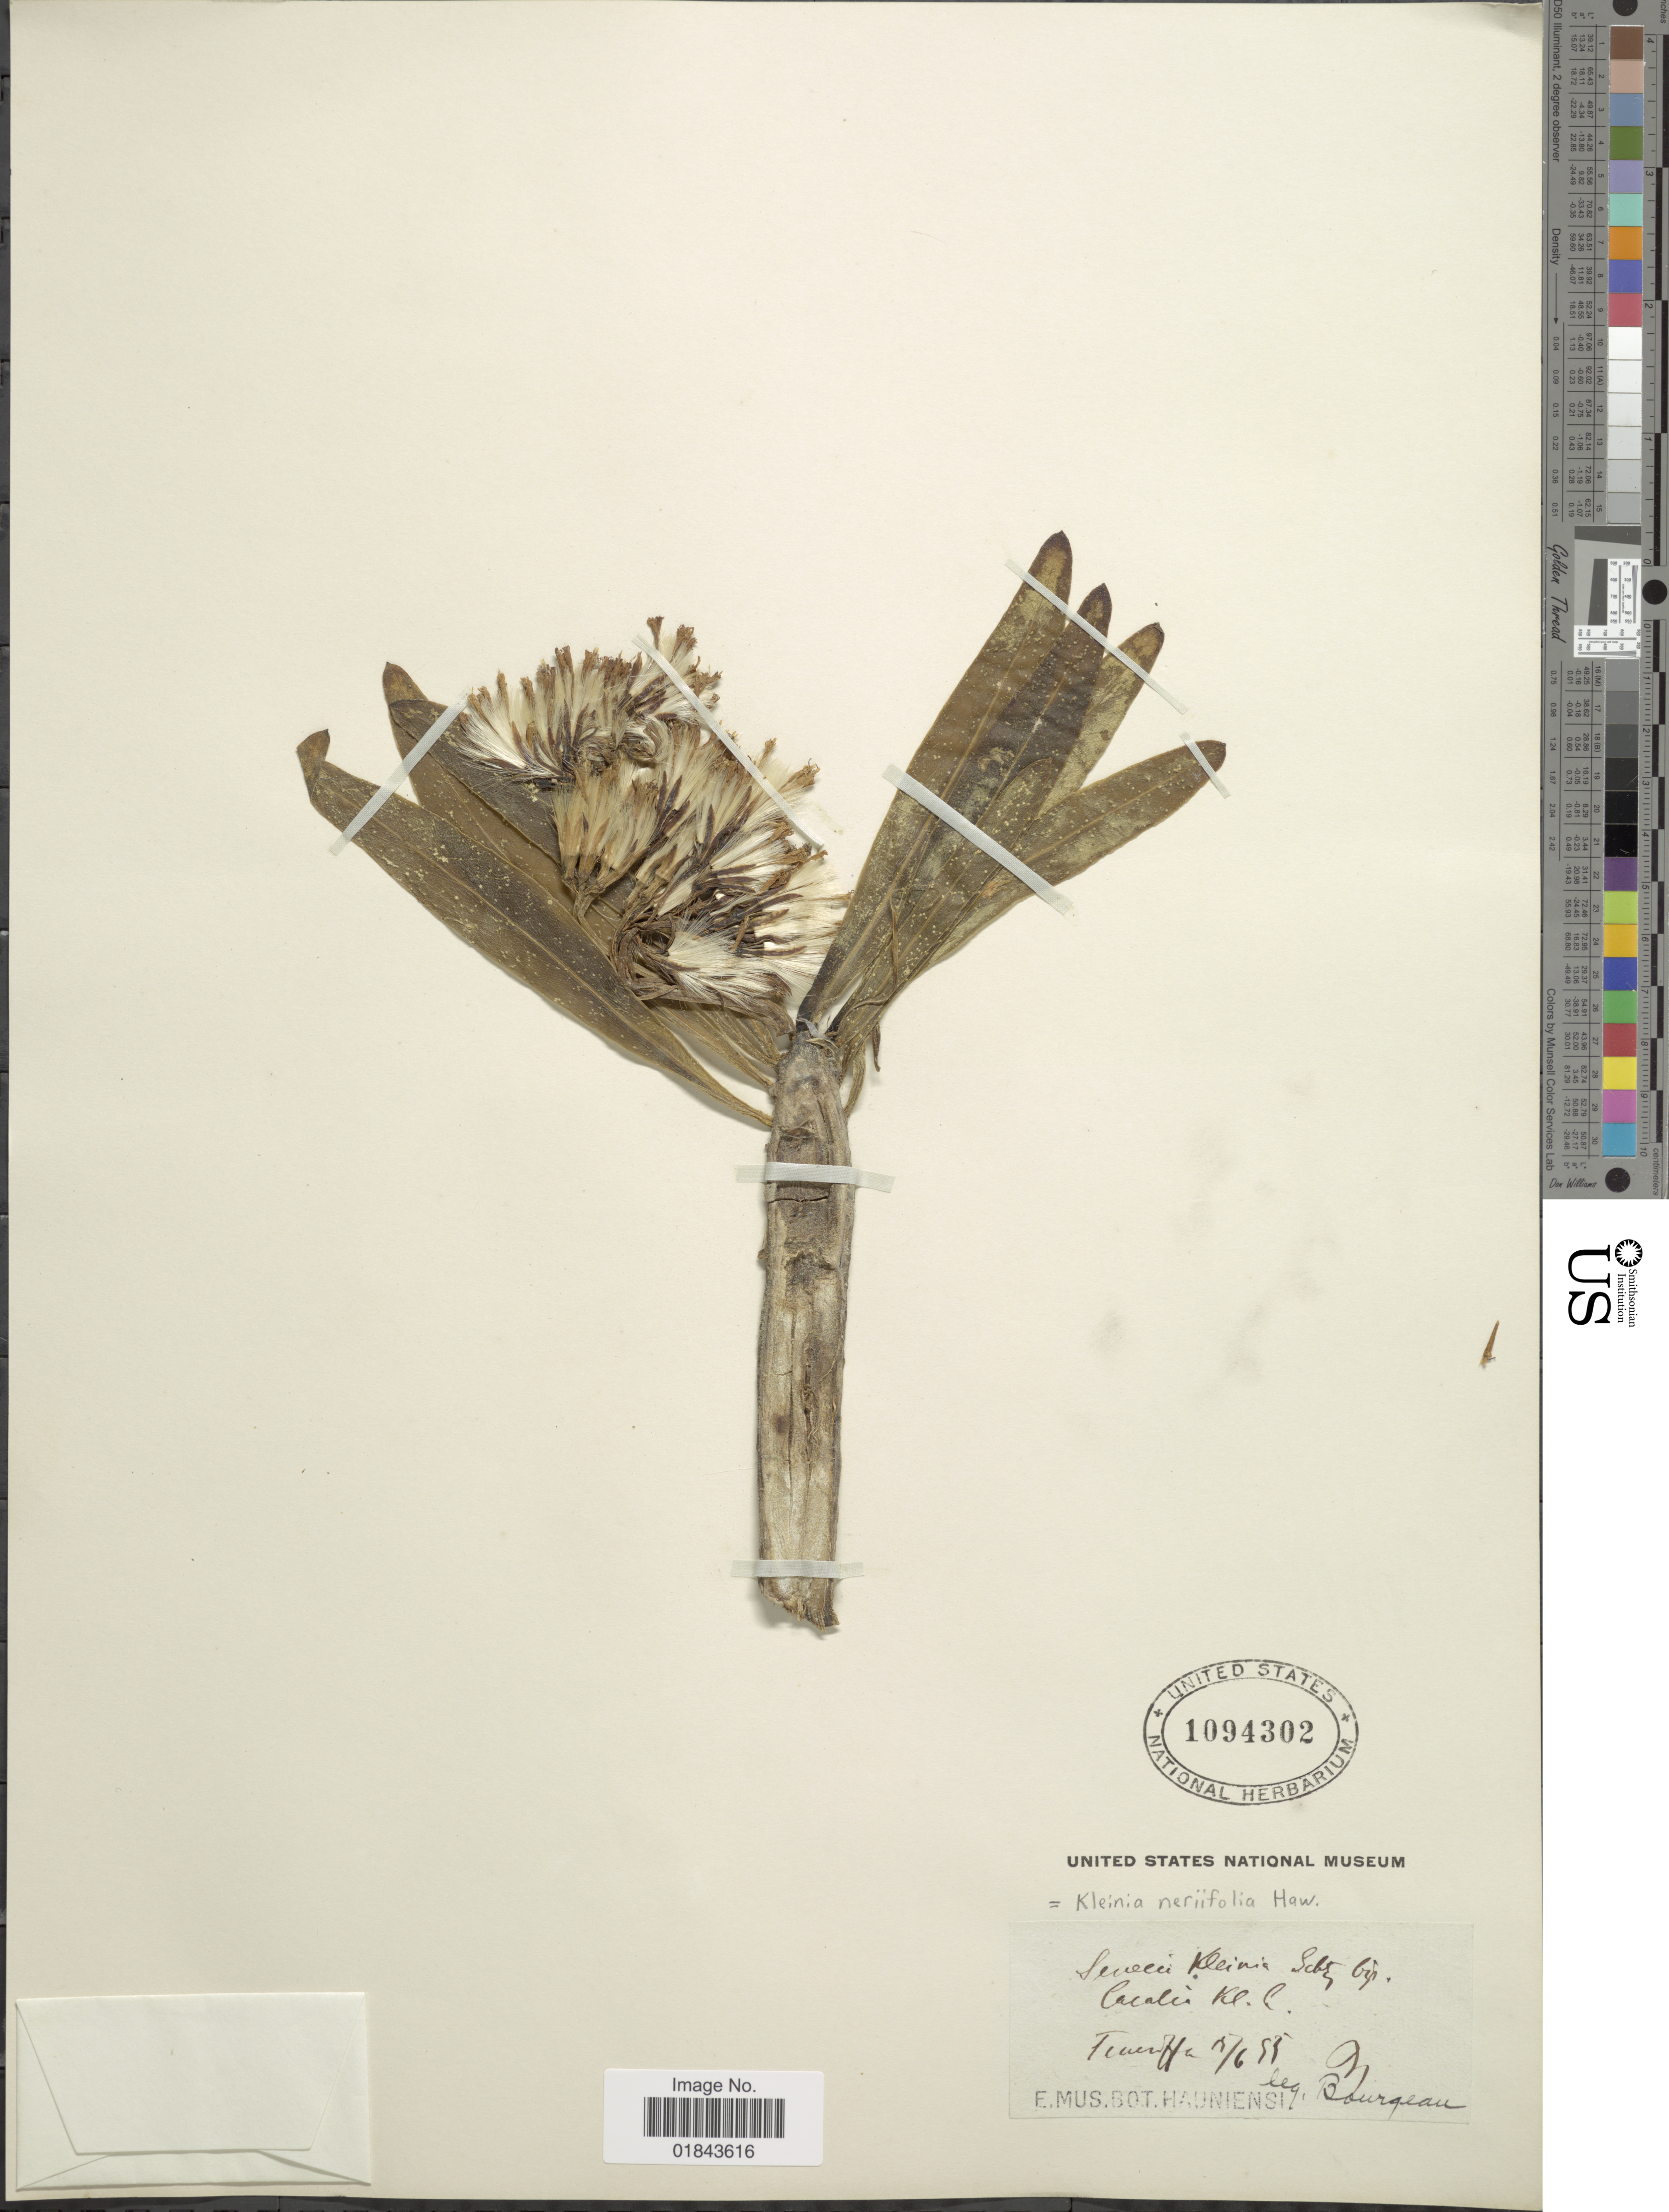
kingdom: Plantae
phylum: Tracheophyta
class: Magnoliopsida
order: Asterales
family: Asteraceae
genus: Kleinia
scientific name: Kleinia neriifolia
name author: Haw.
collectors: -. Bourgeau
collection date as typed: Transcribed d/m/y: 15/6/95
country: Spain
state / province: Canarias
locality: Teneriffe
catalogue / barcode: US 1094302